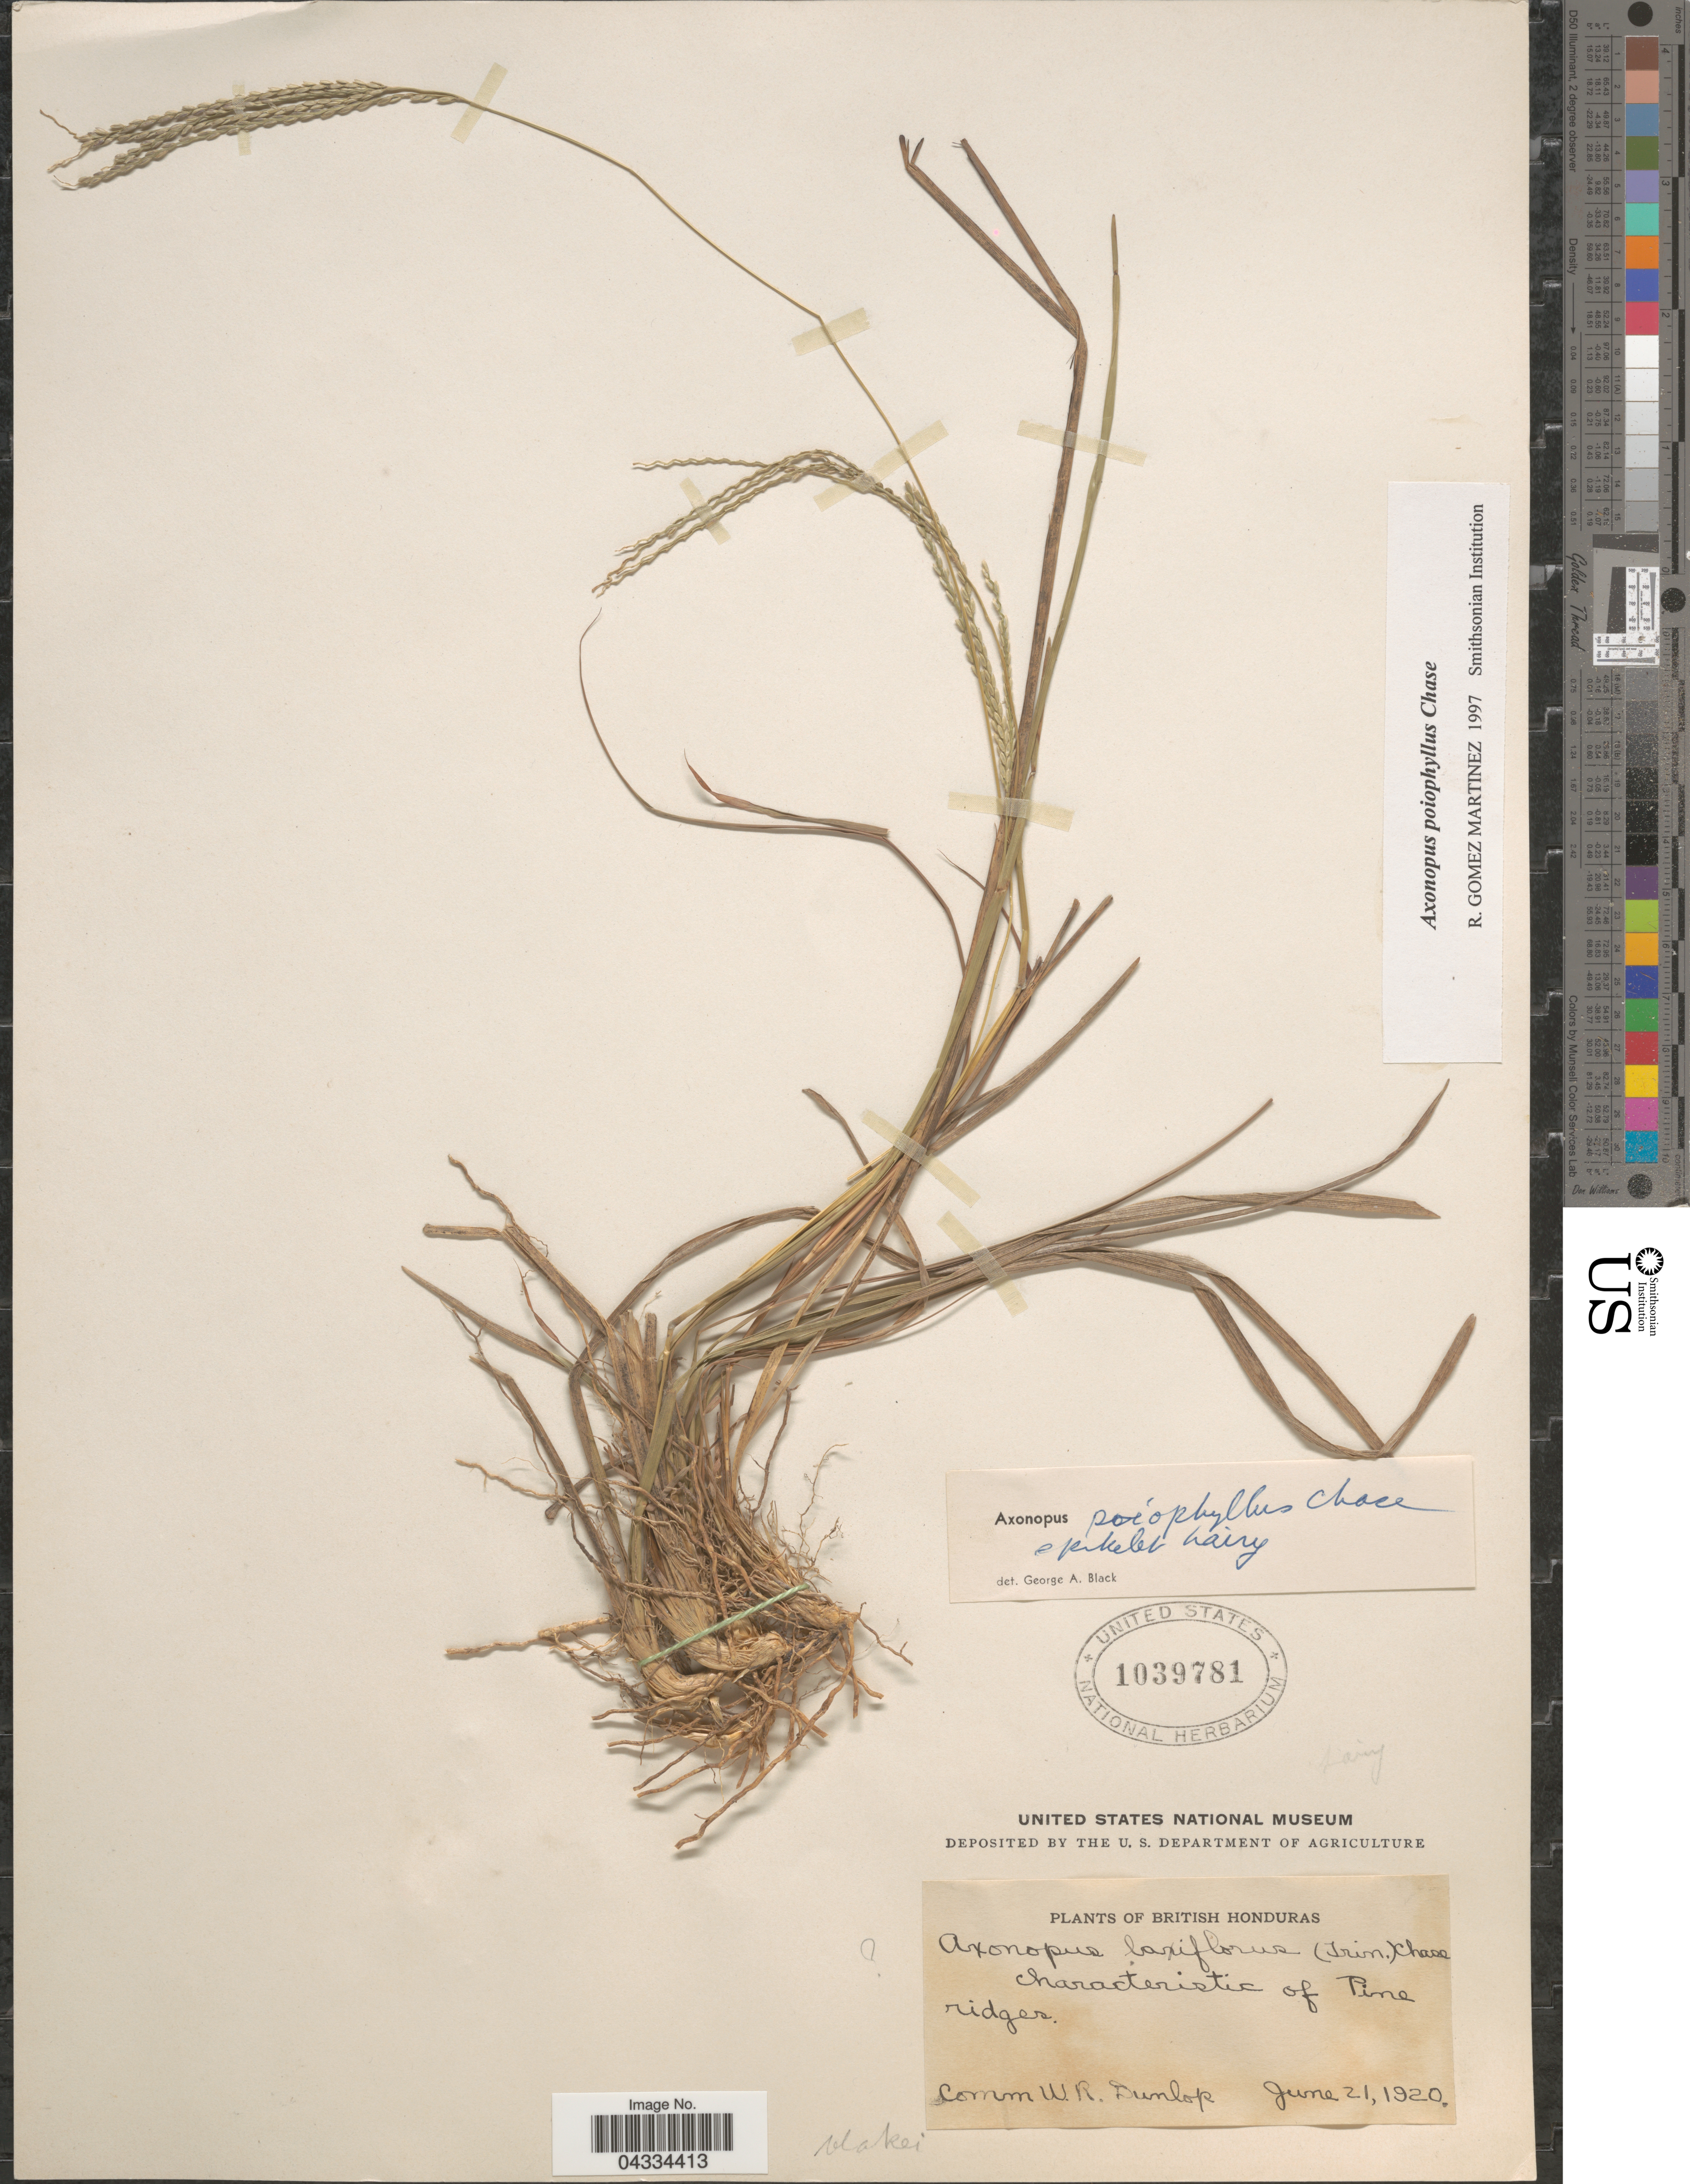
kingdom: Plantae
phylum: Tracheophyta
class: Liliopsida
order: Poales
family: Poaceae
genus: Axonopus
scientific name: Axonopus poiophyllus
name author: Chase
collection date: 1920-06-21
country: Belize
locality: British Honduras. Characteristic of Pine ridges.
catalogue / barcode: US 1039781